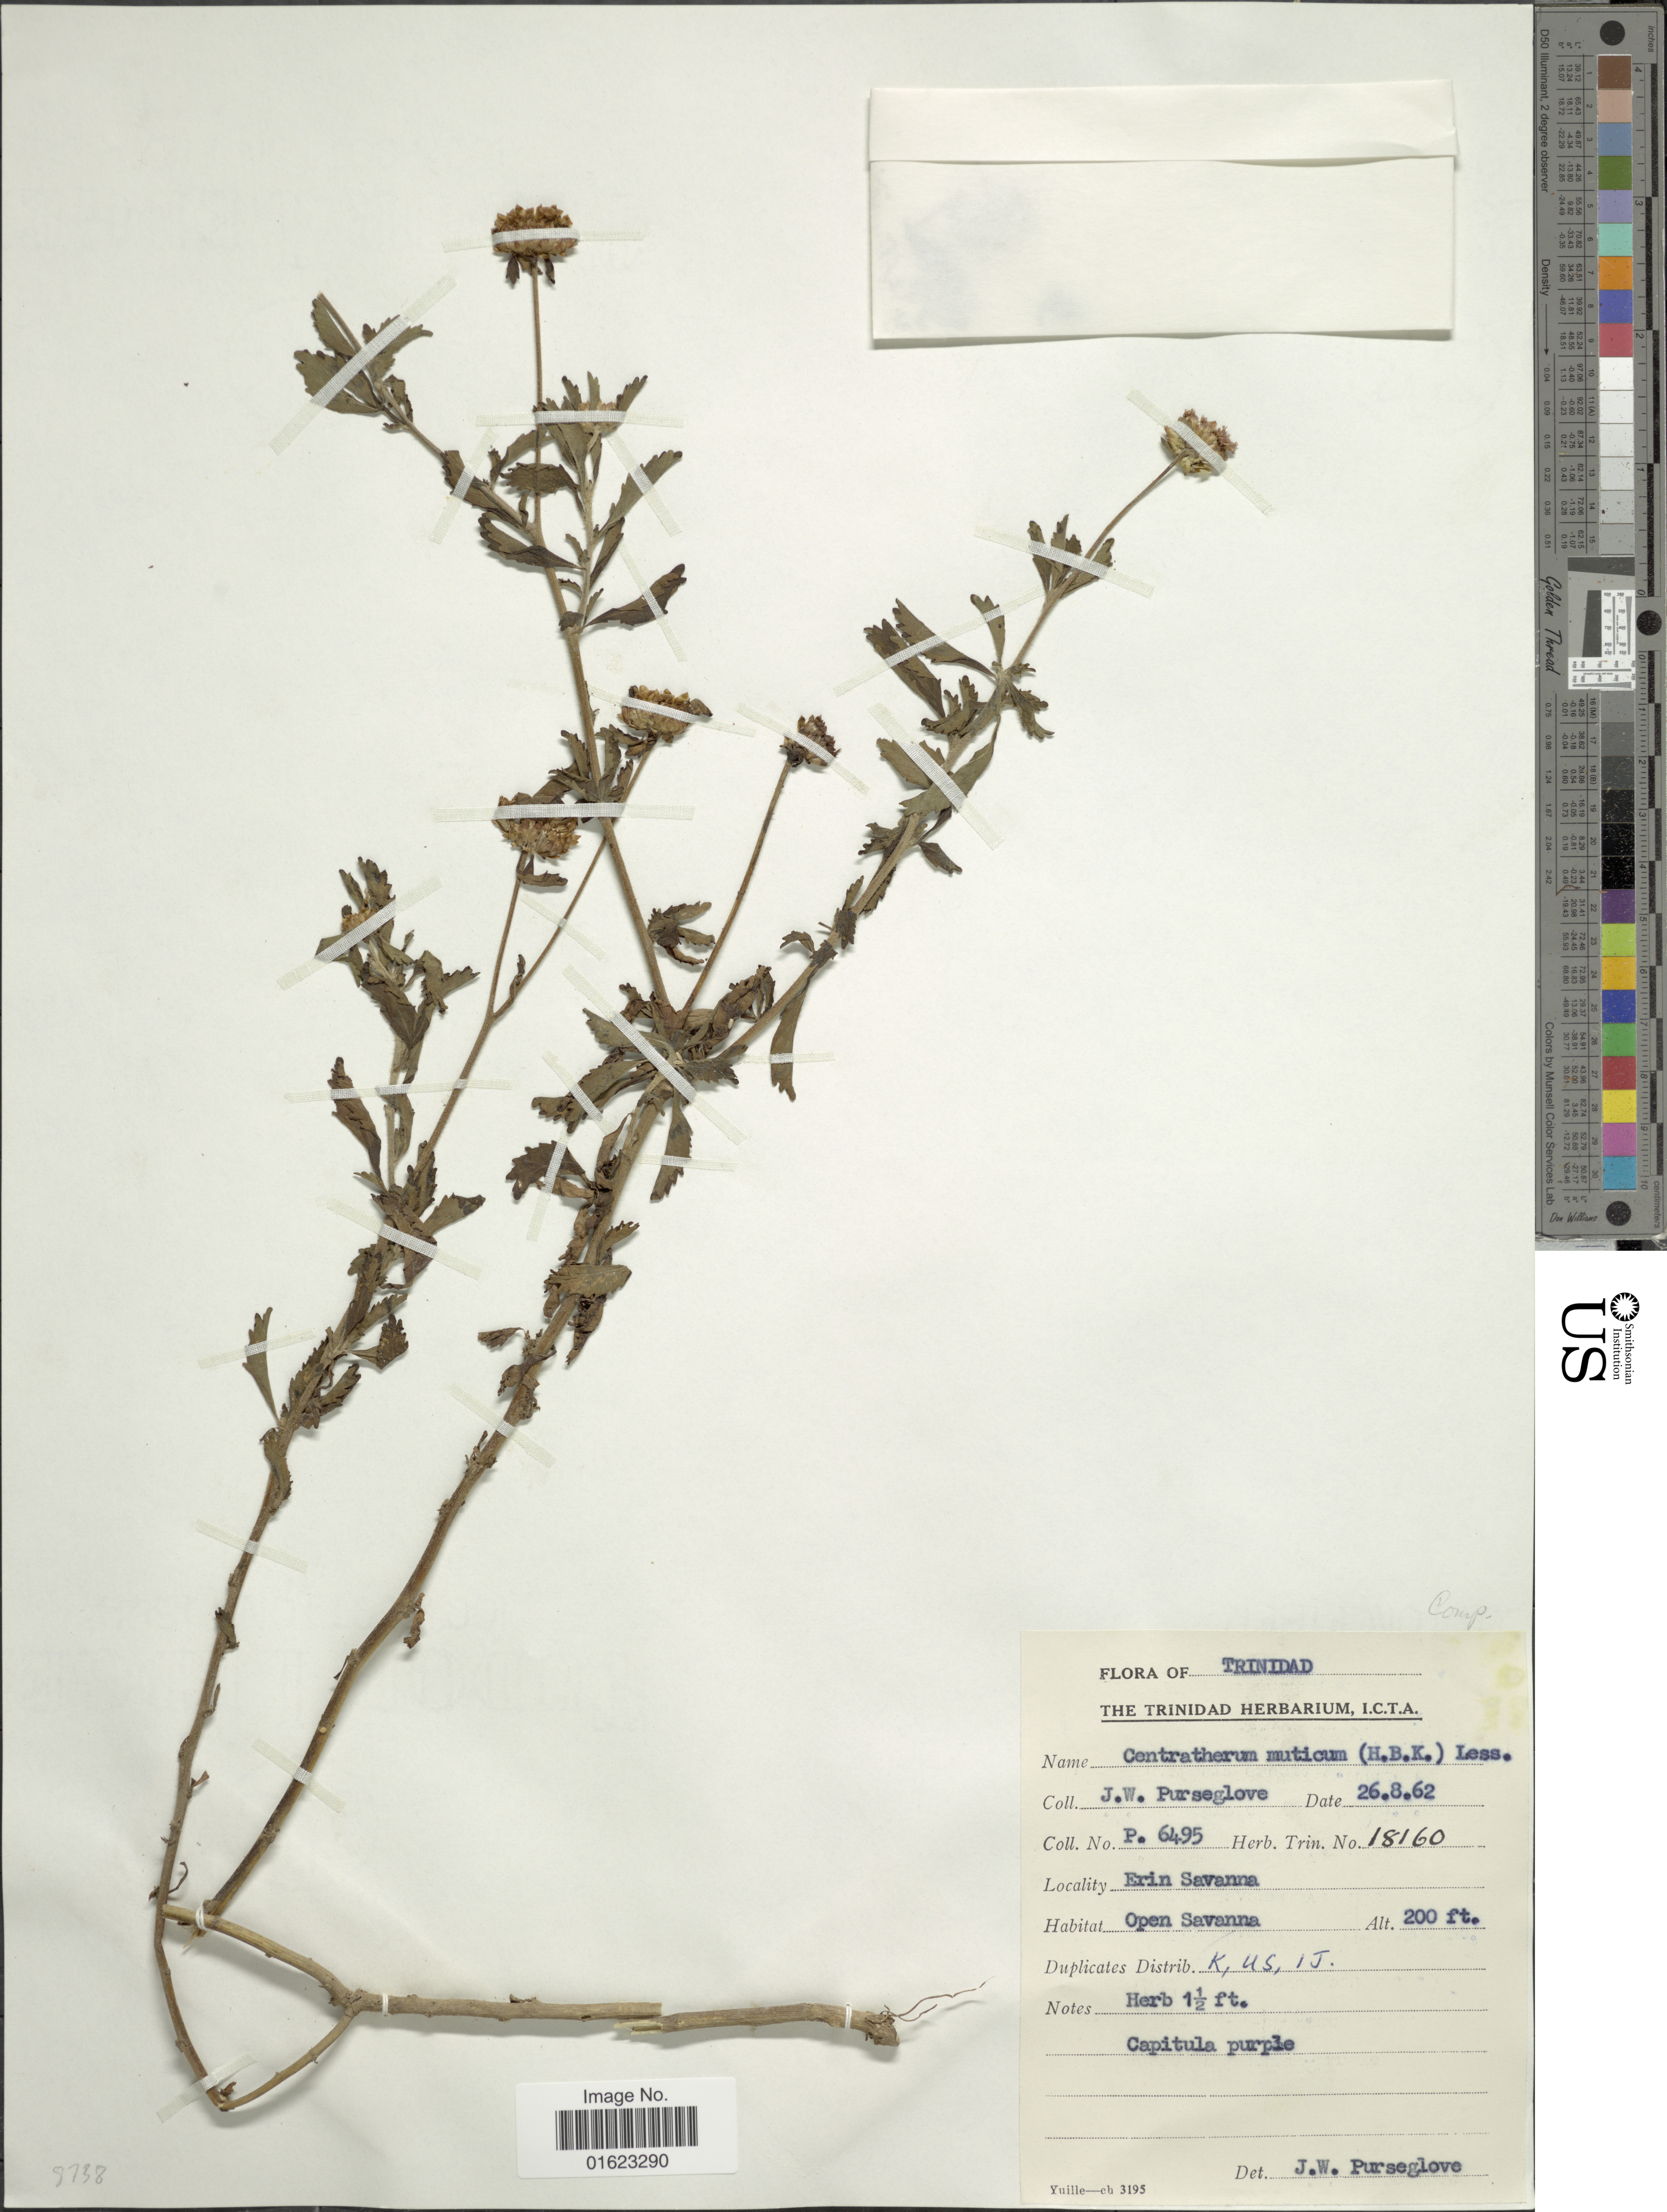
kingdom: Plantae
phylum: Tracheophyta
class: Magnoliopsida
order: Asterales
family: Asteraceae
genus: Centratherum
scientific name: Centratherum punctatum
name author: Cass.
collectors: J. Purseglove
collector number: P6495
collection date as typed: Transcribed d/m/y: 26/8/62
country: Trinidad and Tobago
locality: Trinidad, Erin Savanna.